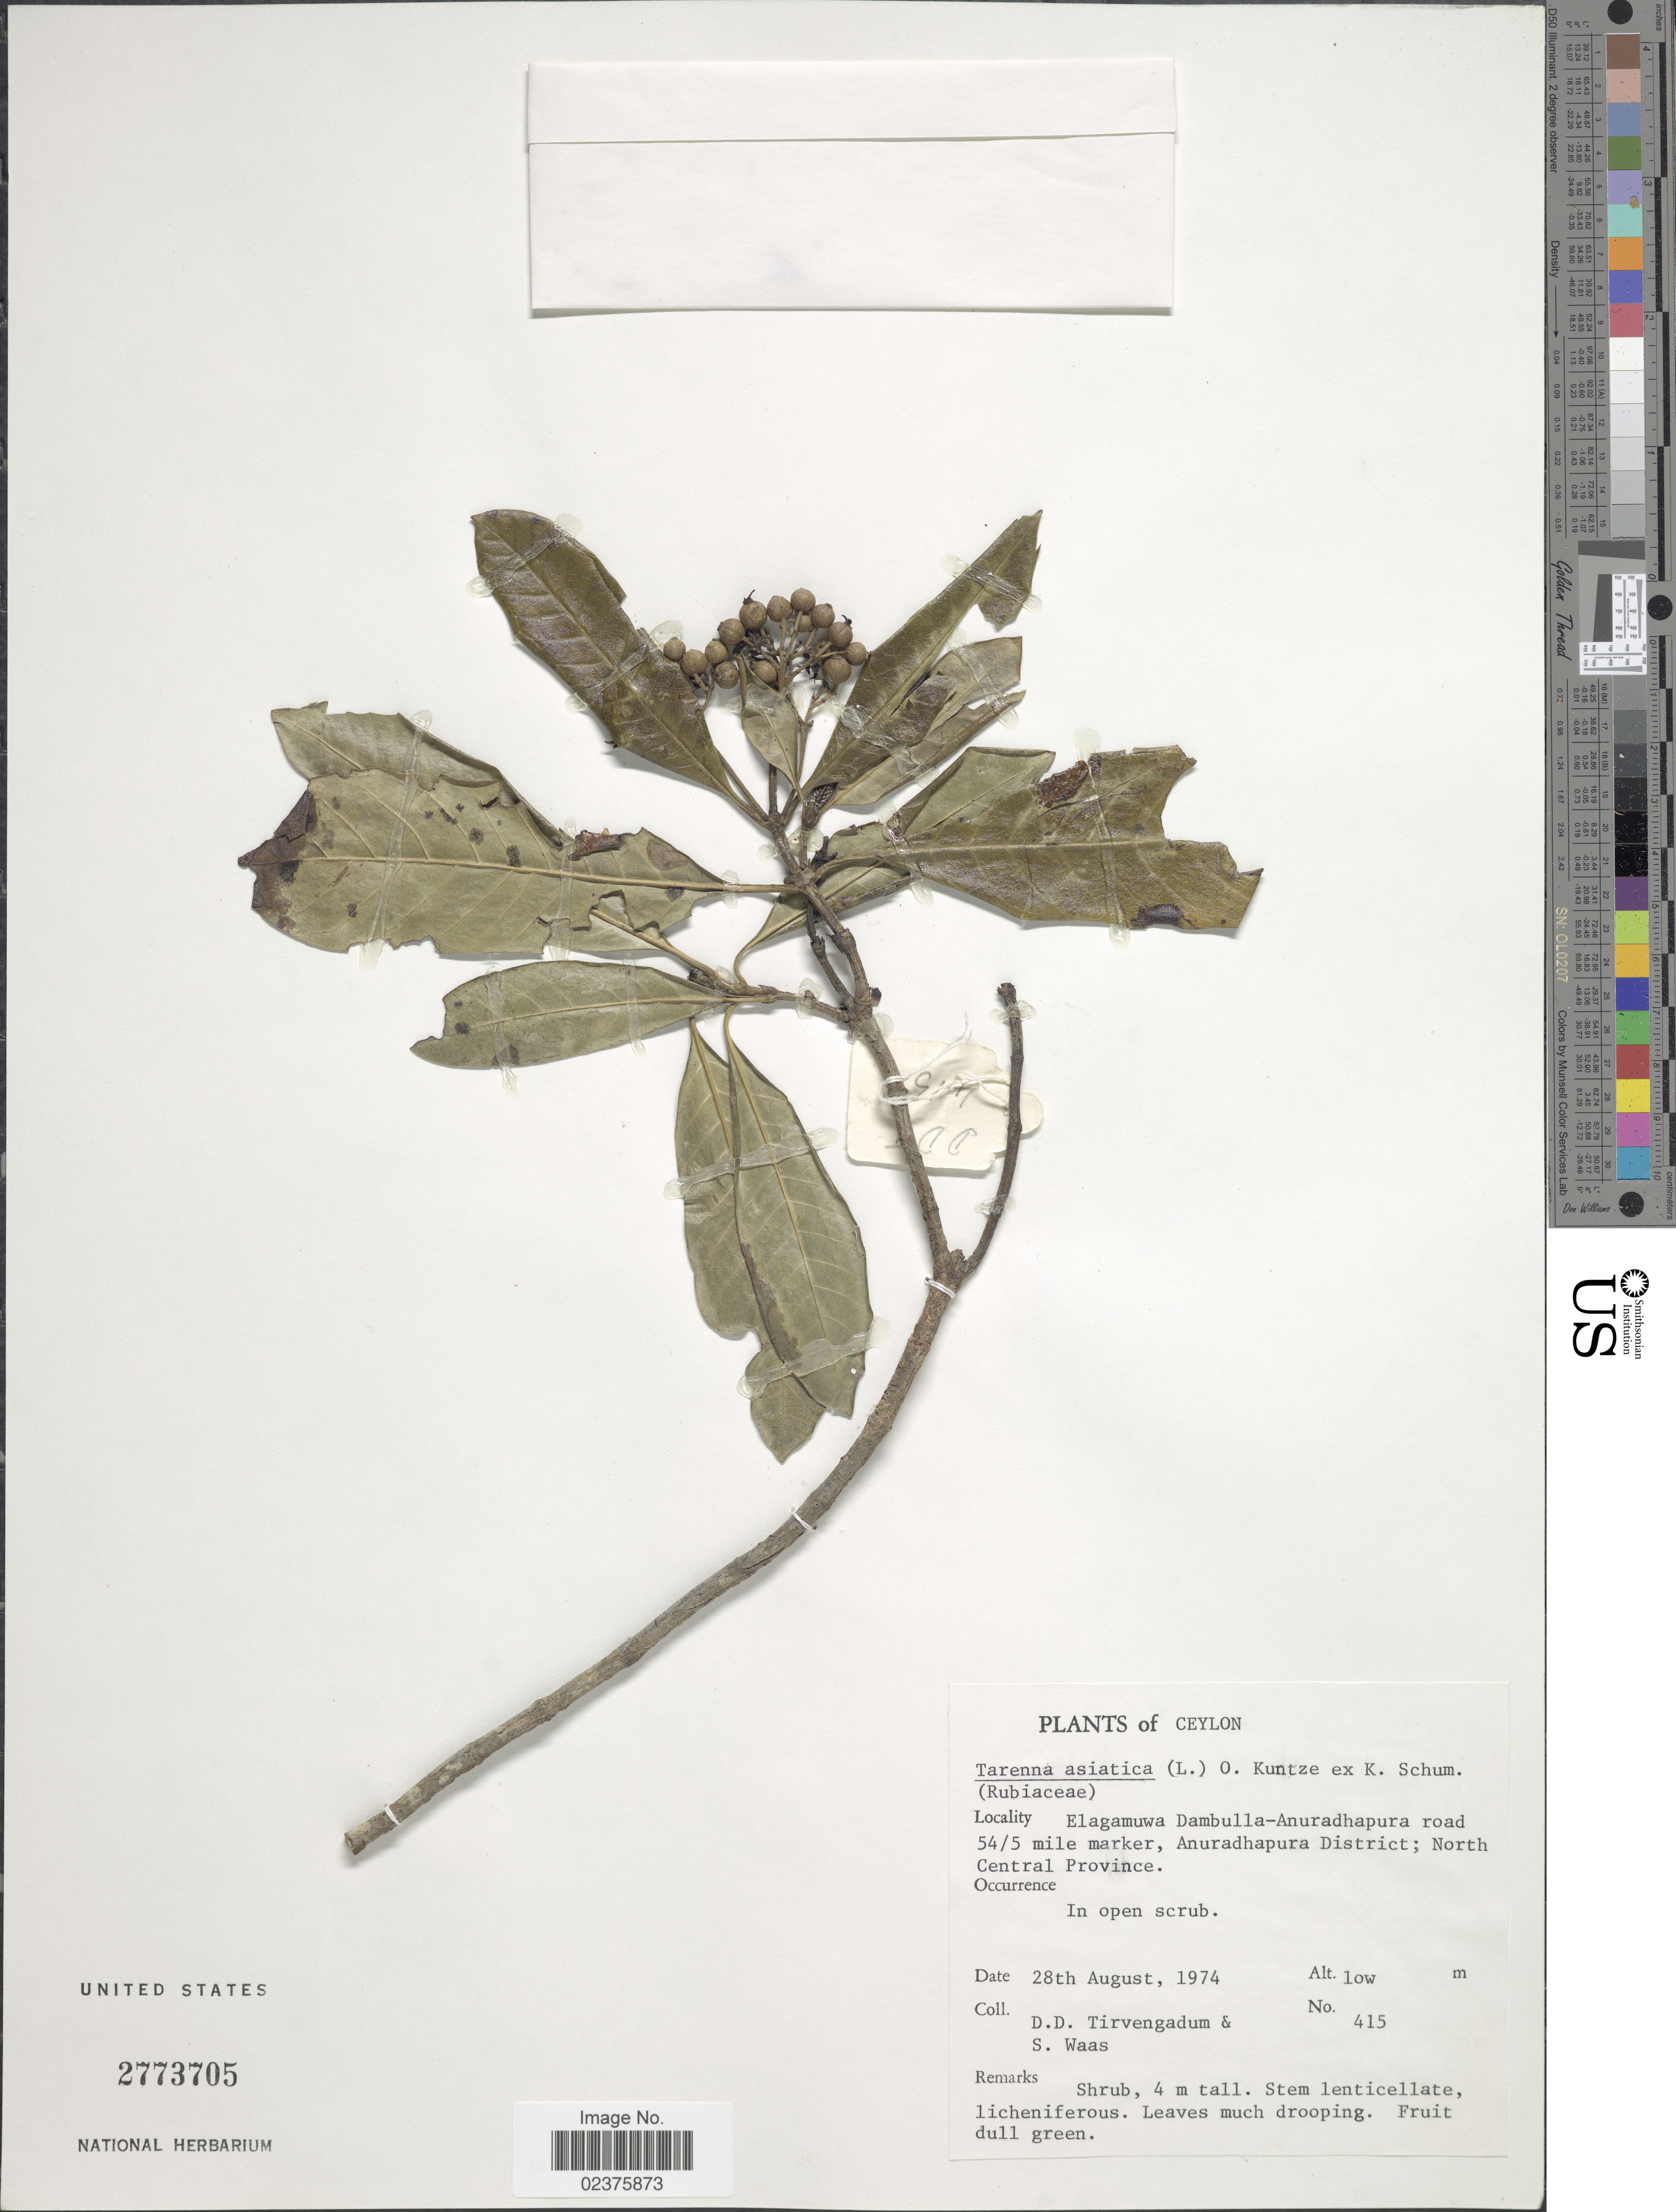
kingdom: Plantae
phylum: Tracheophyta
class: Magnoliopsida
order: Gentianales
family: Rubiaceae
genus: Tarenna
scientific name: Tarenna asiatica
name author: (L.) Kuntze ex K. Schum.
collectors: D. Tirvengadum & S. Waas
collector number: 415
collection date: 1974-08-28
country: Sri Lanka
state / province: Central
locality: Ceylon, Elagamuwa Dambulla-Anuradhapura road, 54/5 mile marker, Anuradhapura District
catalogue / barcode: US 2773705